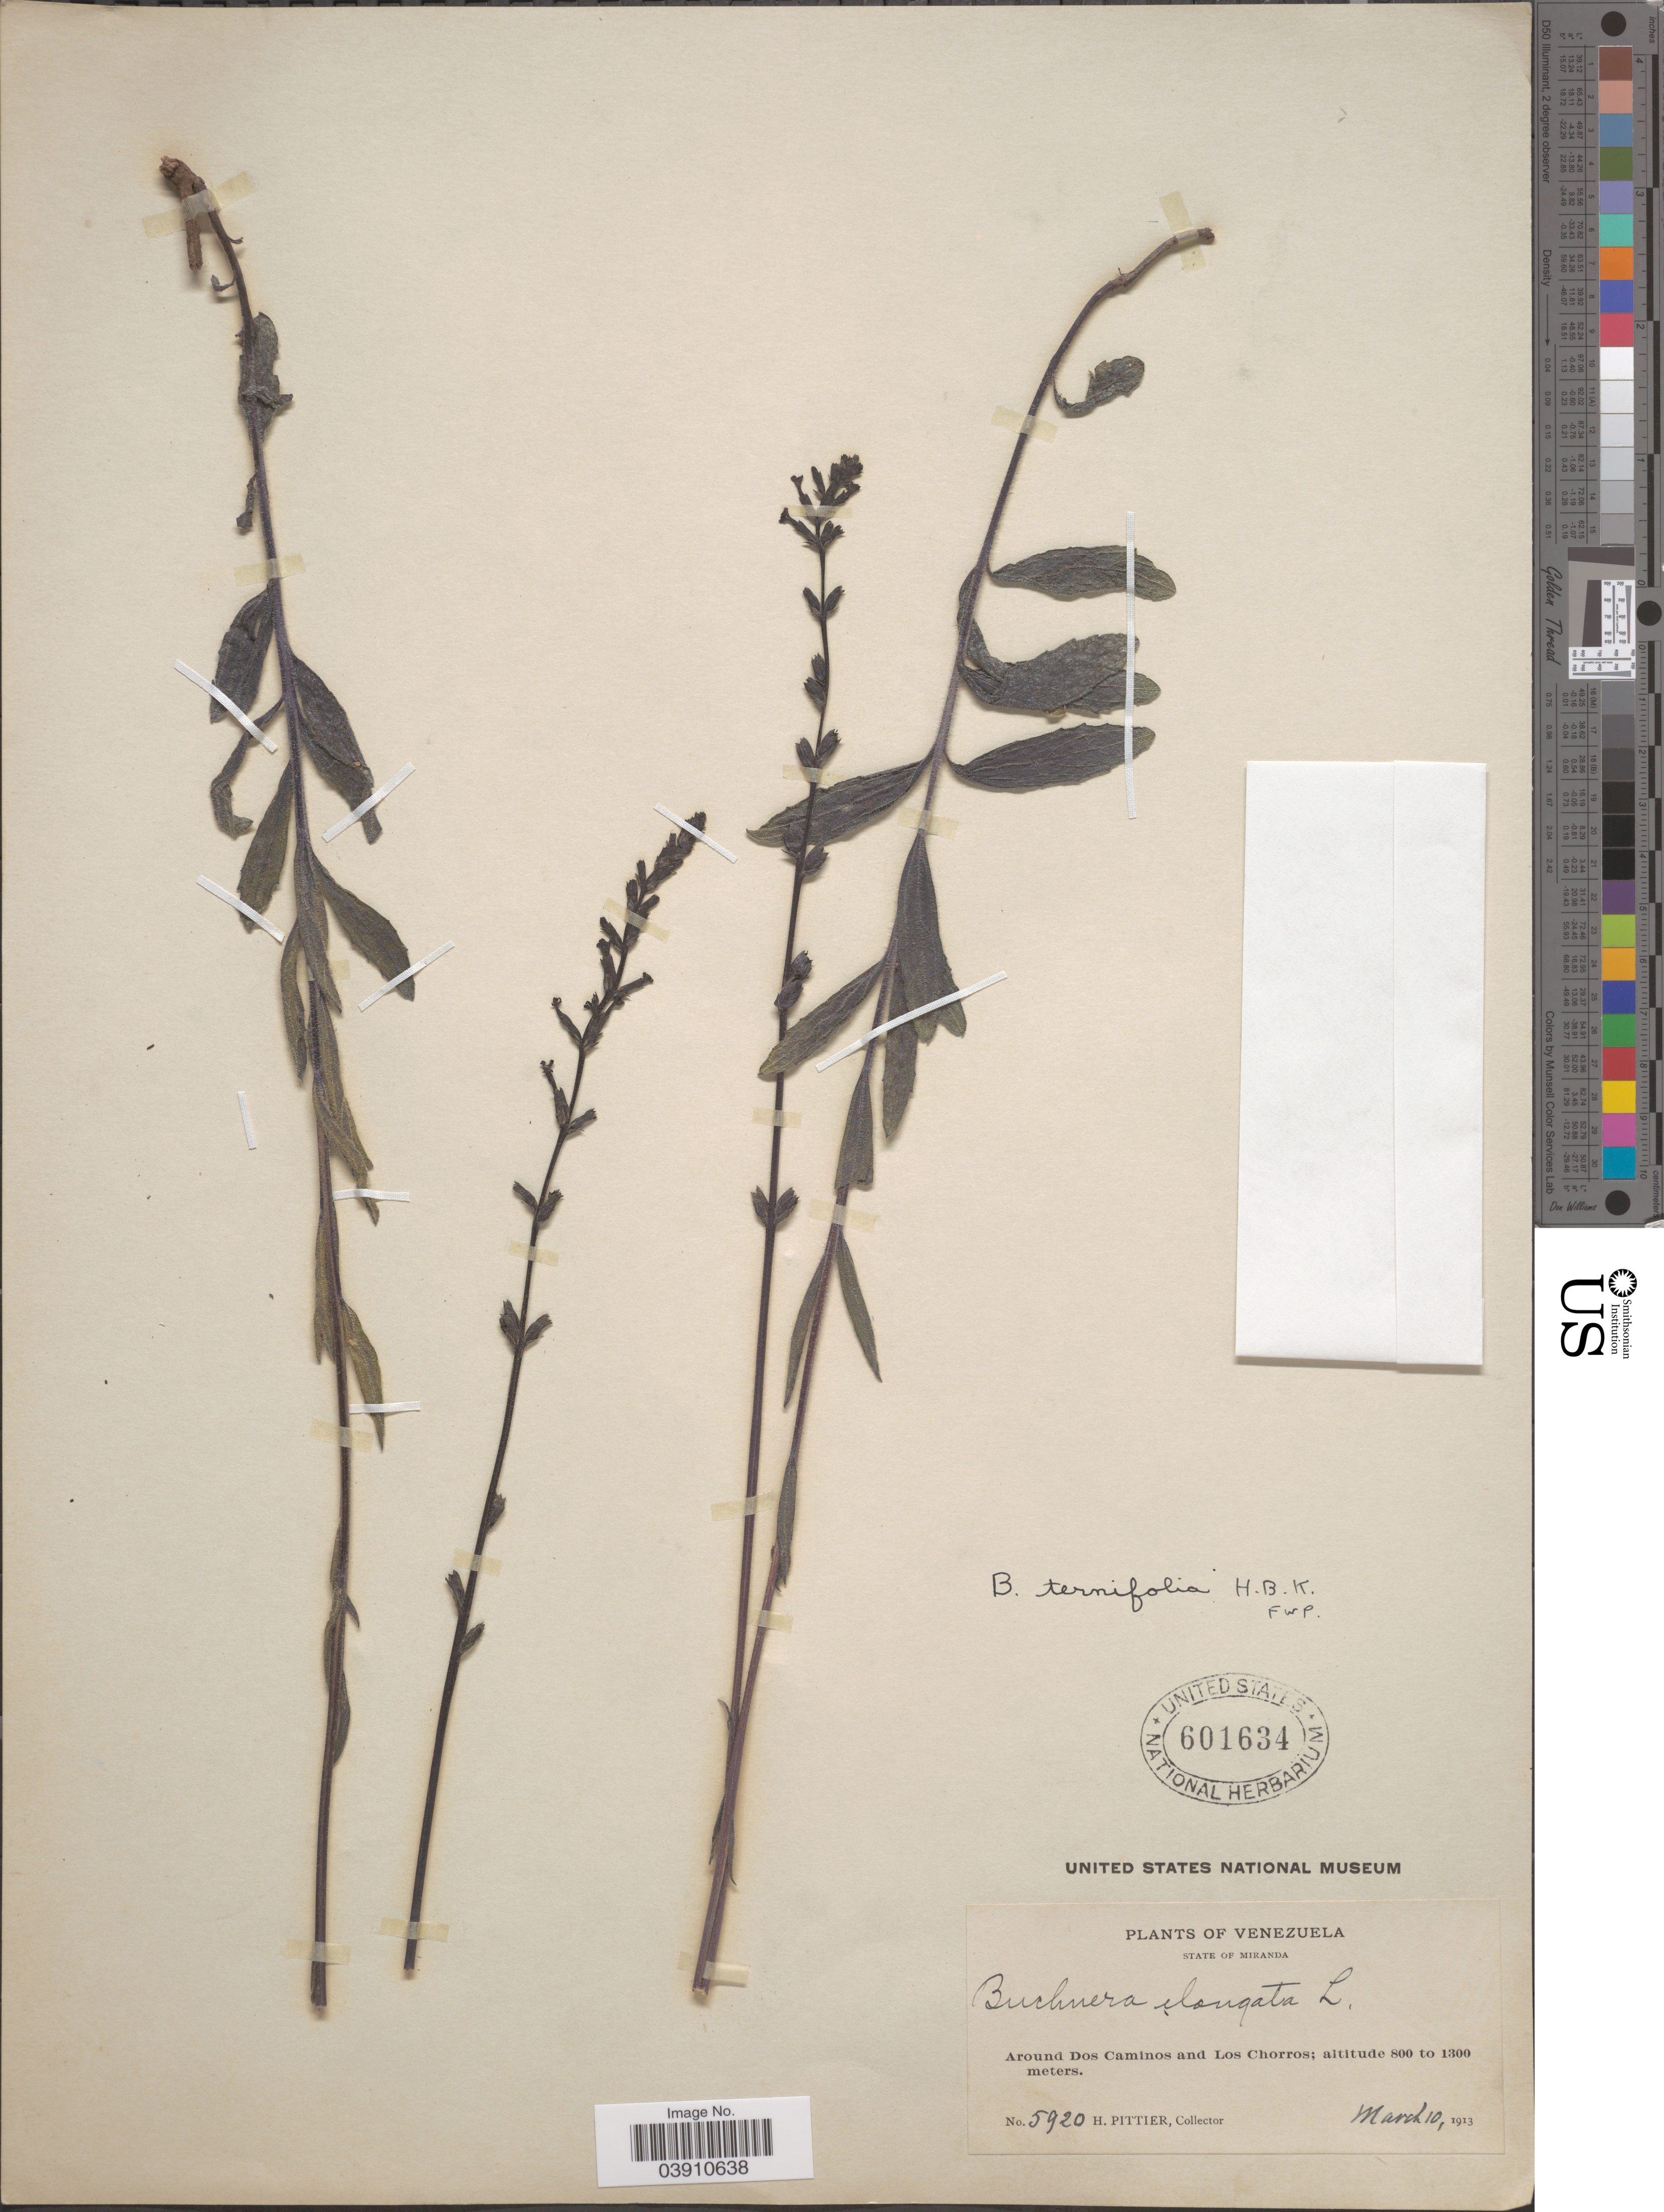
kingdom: Plantae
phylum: Tracheophyta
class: Magnoliopsida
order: Lamiales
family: Orobanchaceae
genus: Buchnera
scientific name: Buchnera ternifolia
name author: Kunth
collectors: H. F. Pittier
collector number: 5920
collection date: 1913-03-10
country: Venezuela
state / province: Miranda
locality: Around Dos Caminos and Los Chorros.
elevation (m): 800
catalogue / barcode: US 601634